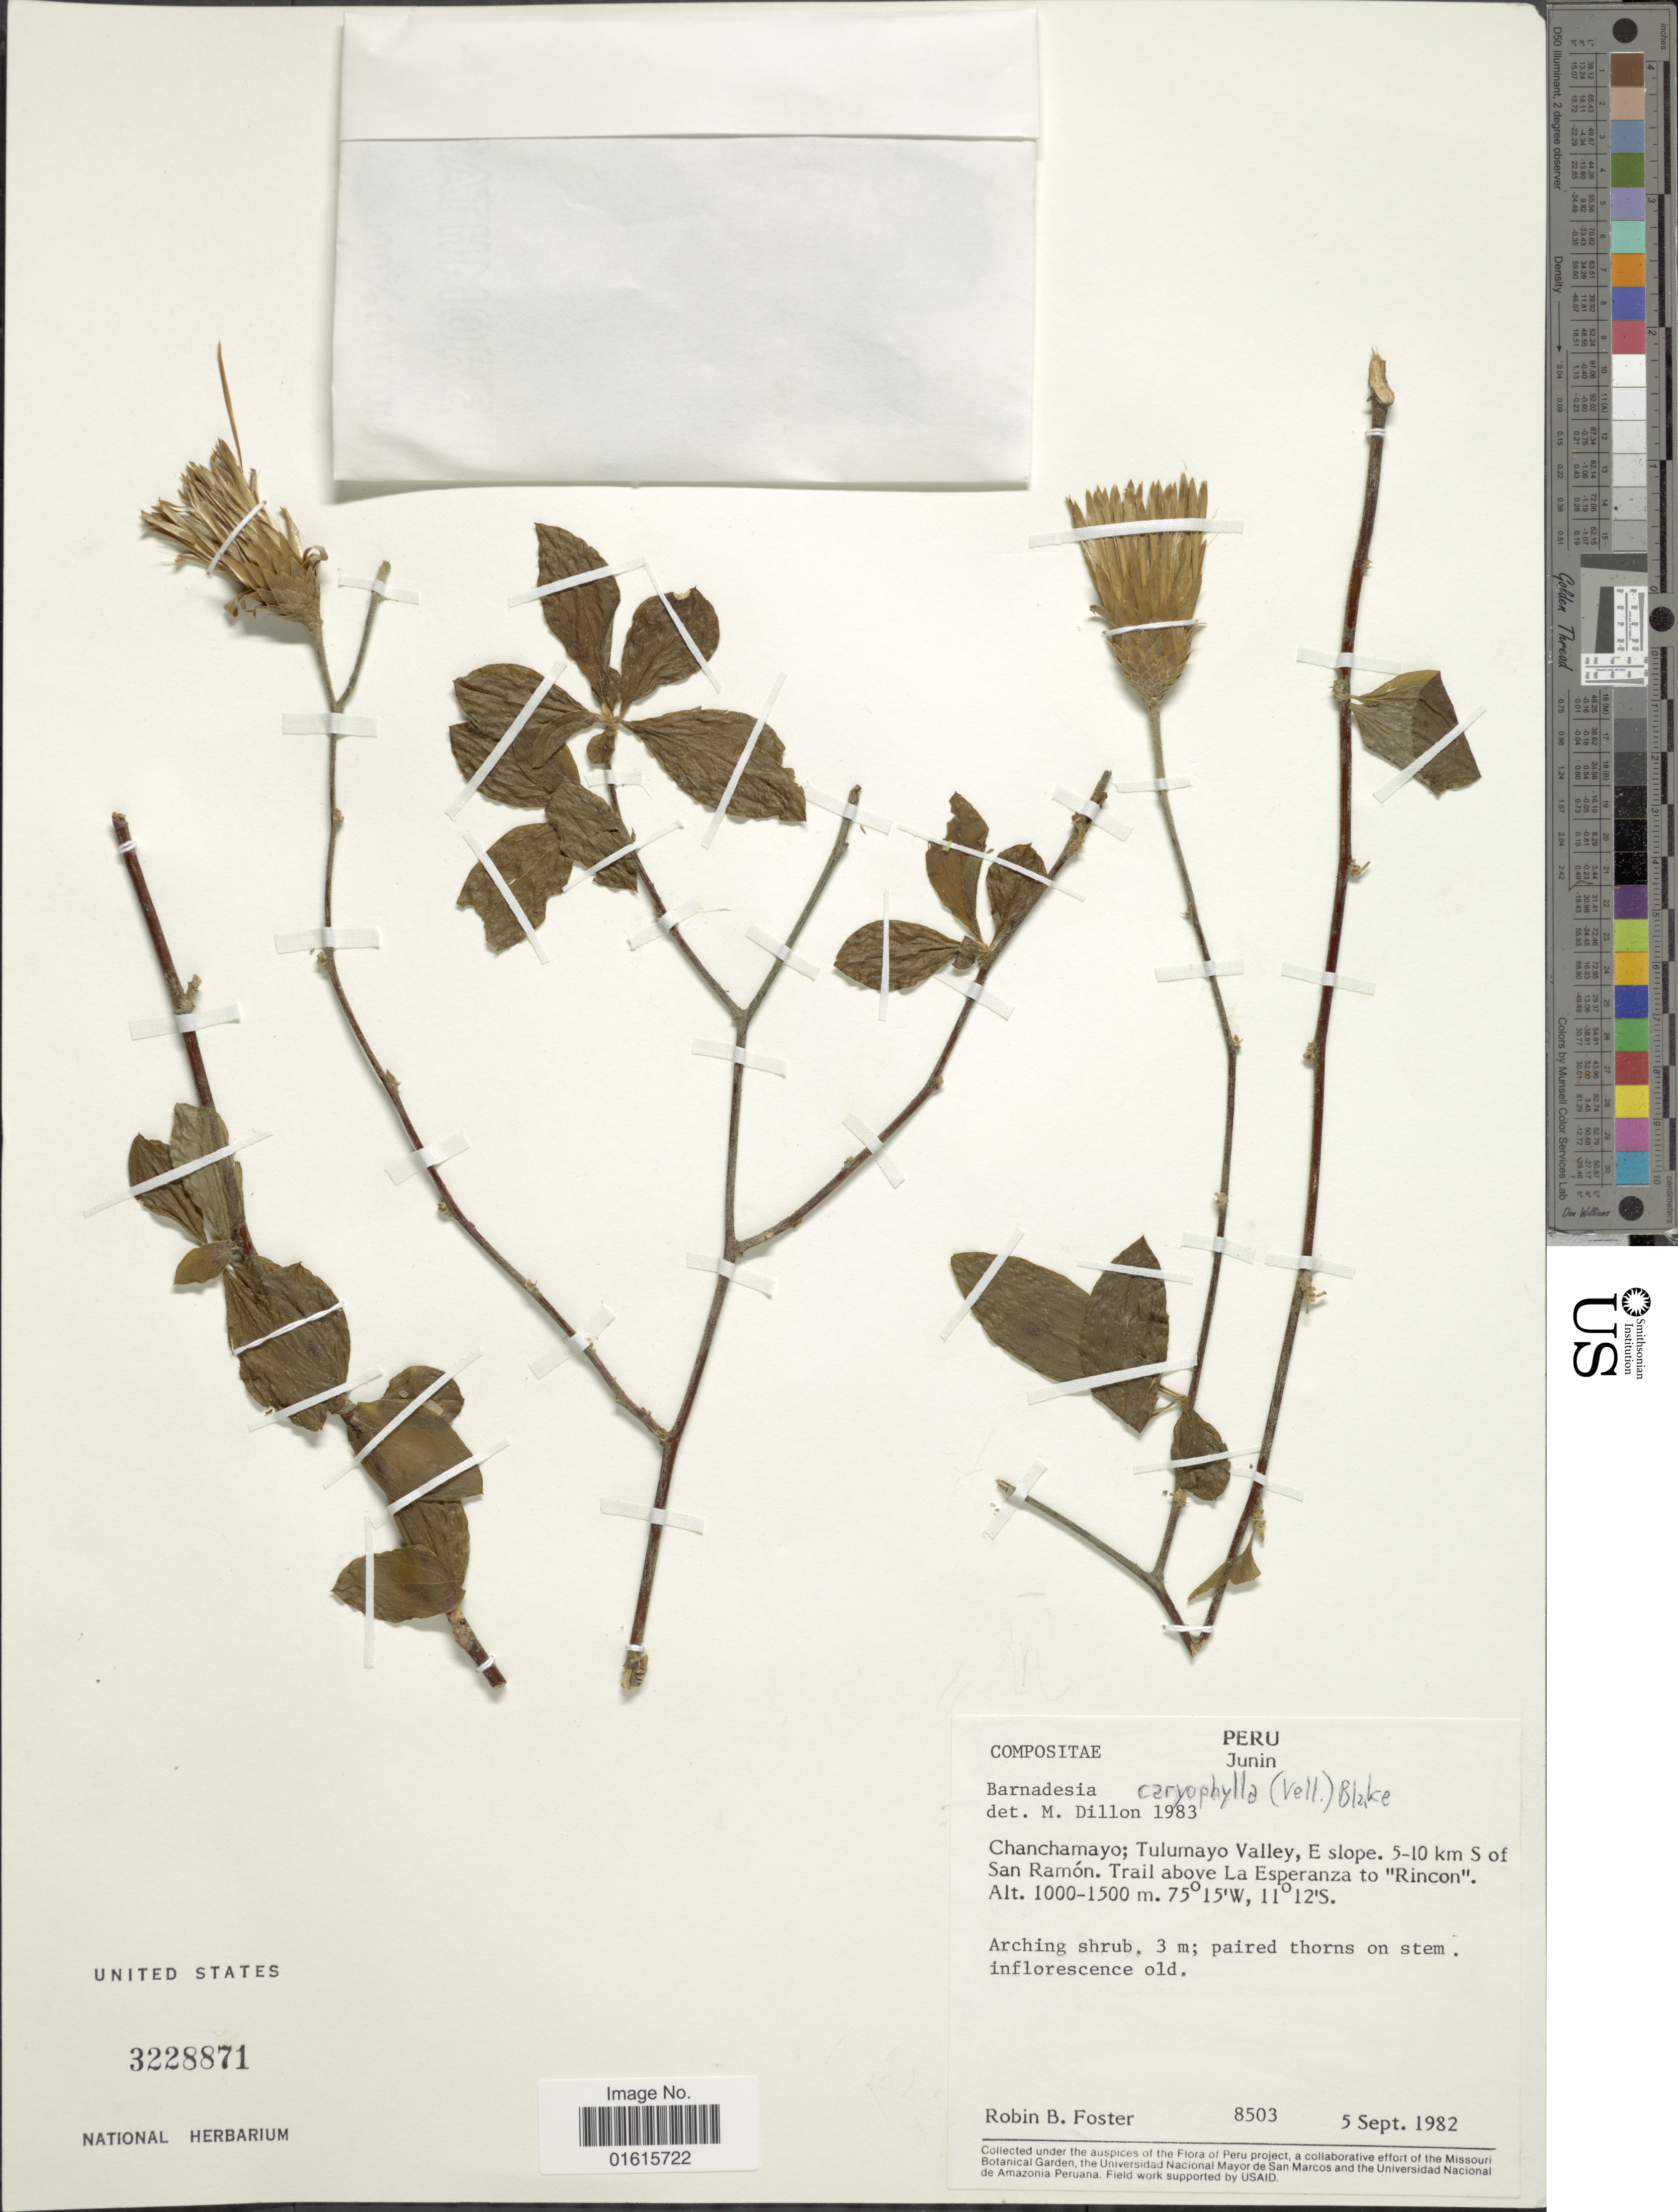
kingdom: Plantae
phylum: Tracheophyta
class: Magnoliopsida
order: Asterales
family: Asteraceae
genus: Barnadesia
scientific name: Barnadesia caryophylla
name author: (Vell.) S.F. Blake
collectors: R. B. Foster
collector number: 8503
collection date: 1982-09-05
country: Peru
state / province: Junín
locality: ChanchamayoL Tulumayo Valley, E slope 5-10 km S of San Ramon. Trail above La Esperanca to "Rincon"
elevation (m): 1000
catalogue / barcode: US 3228871